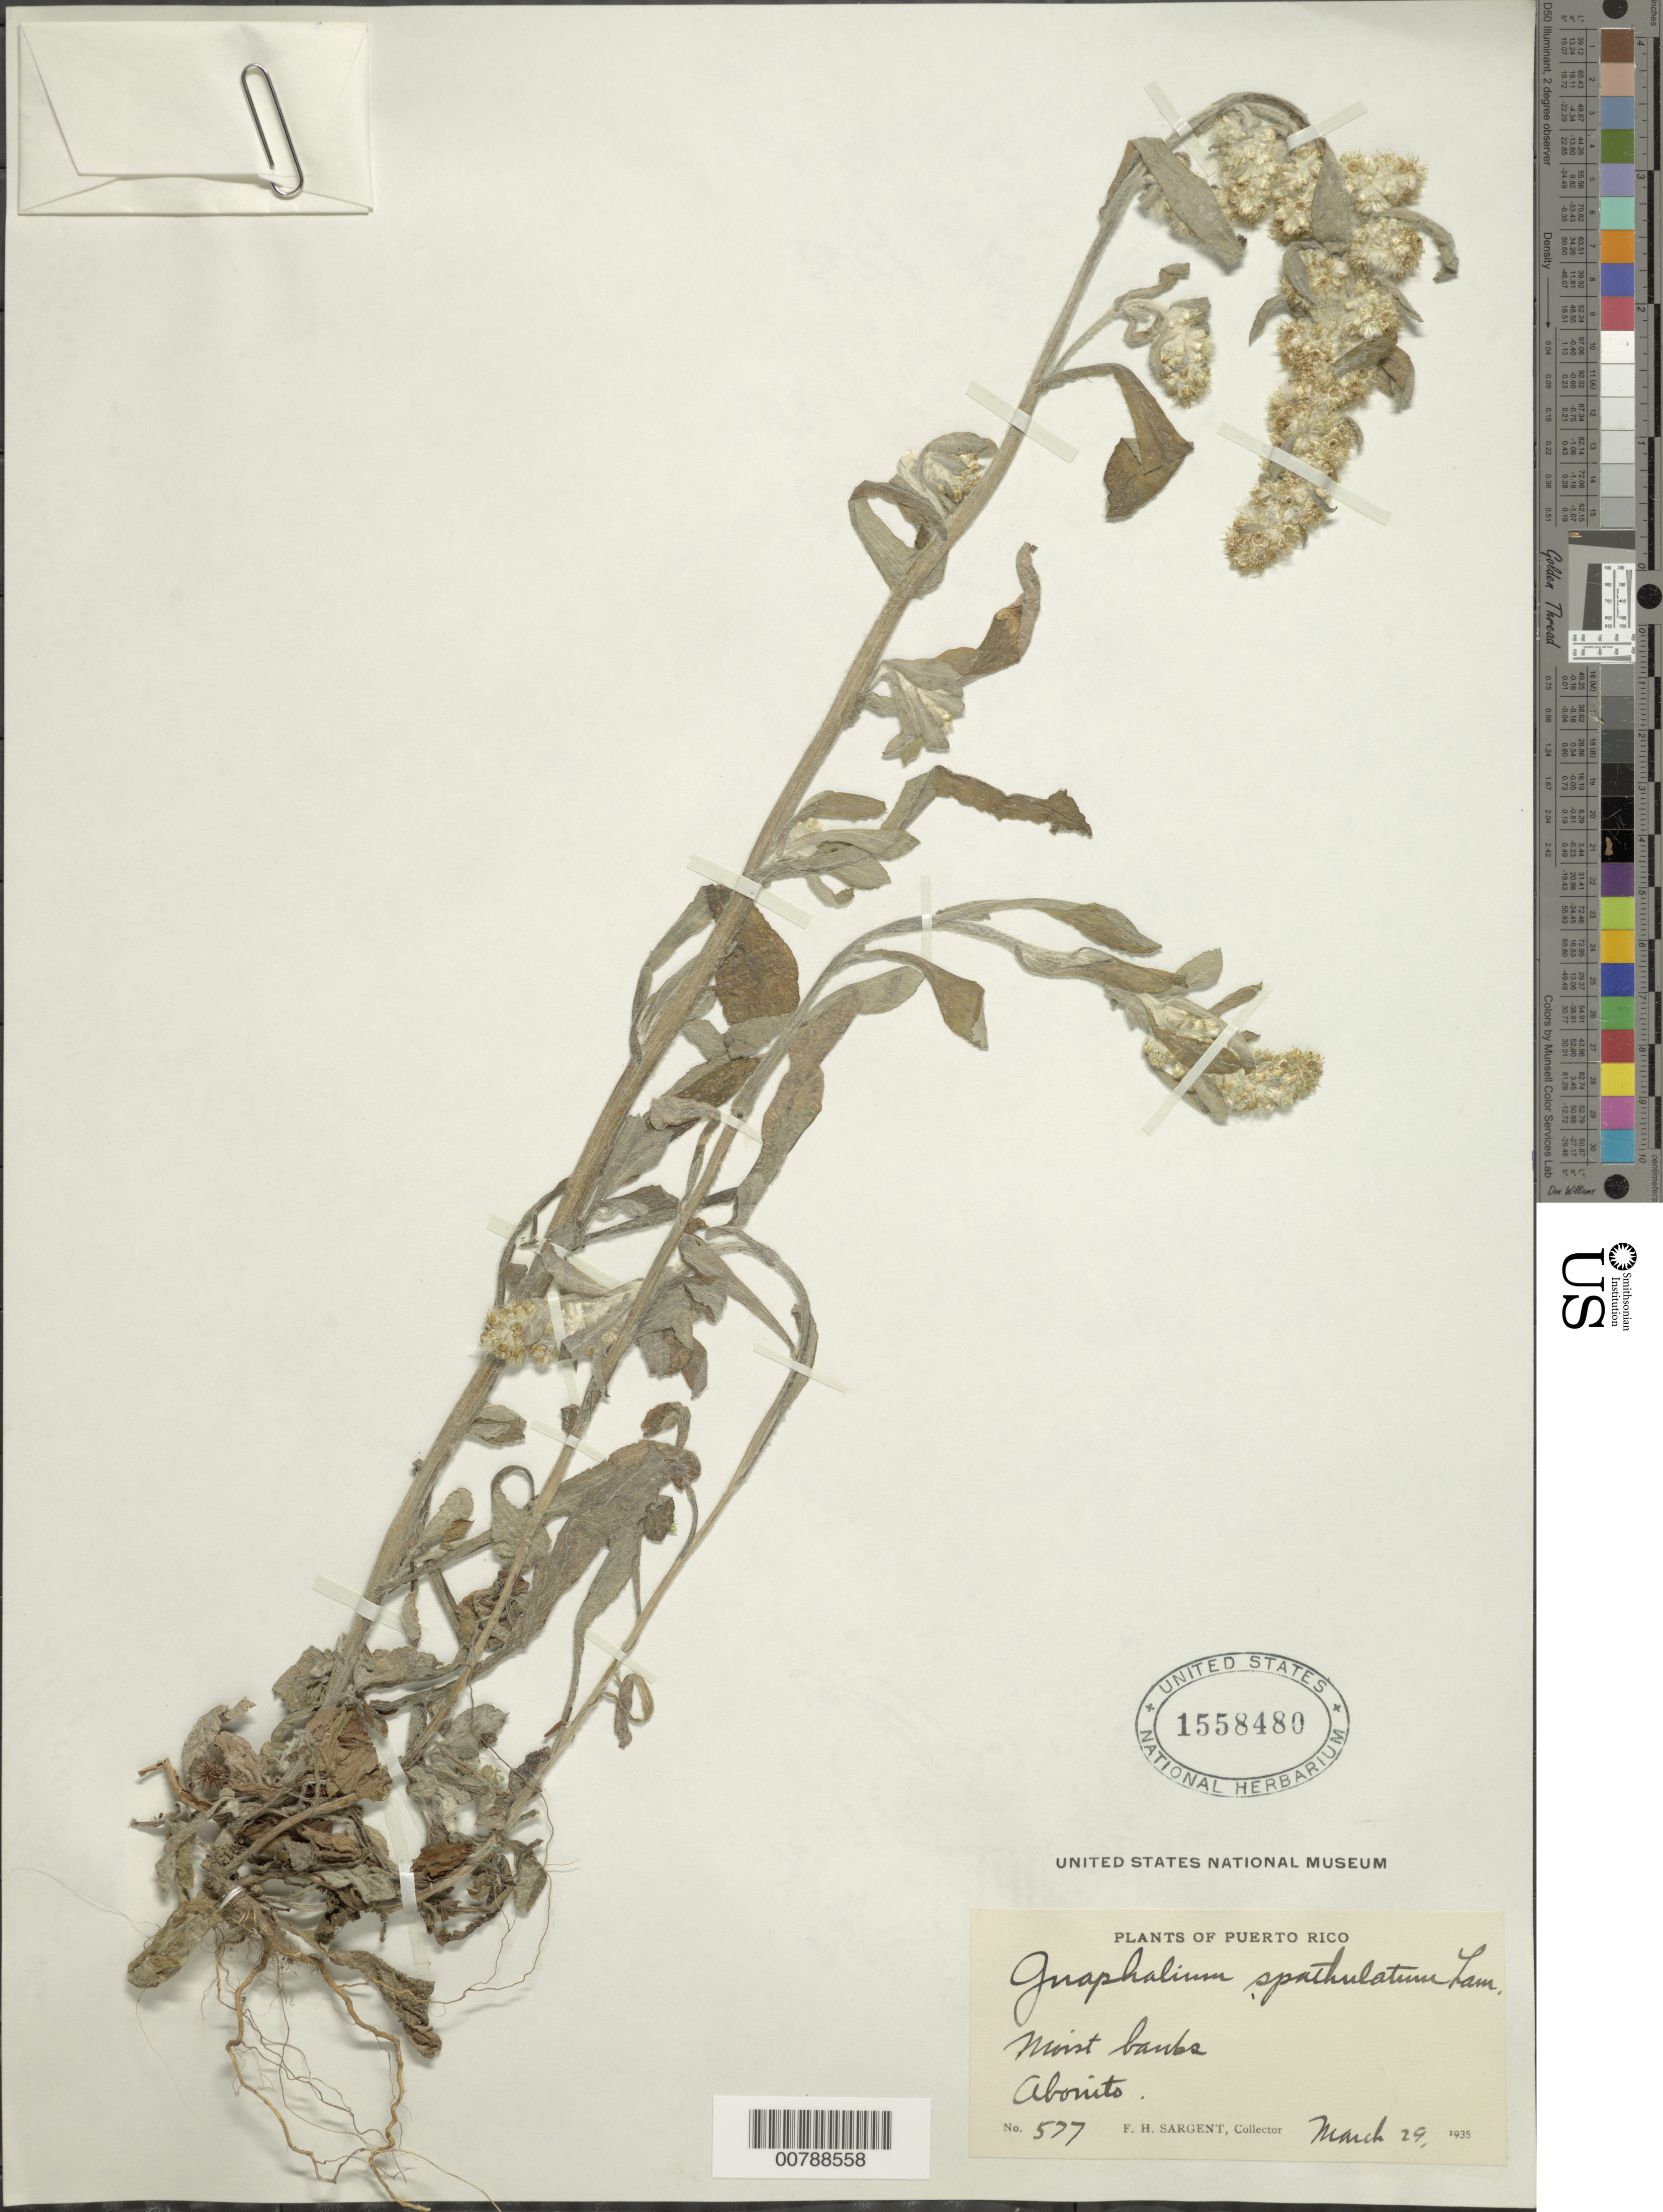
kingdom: Plantae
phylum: Tracheophyta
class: Magnoliopsida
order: Asterales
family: Asteraceae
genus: Gamochaeta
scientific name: Gamochaeta pensylvanica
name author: (Willd.) Cabrera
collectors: F. H. Sargent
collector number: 577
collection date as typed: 29 Mar 1935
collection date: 1935-03-29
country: Puerto Rico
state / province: Abonito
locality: Aibonito, moist banks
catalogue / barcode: US 1558480